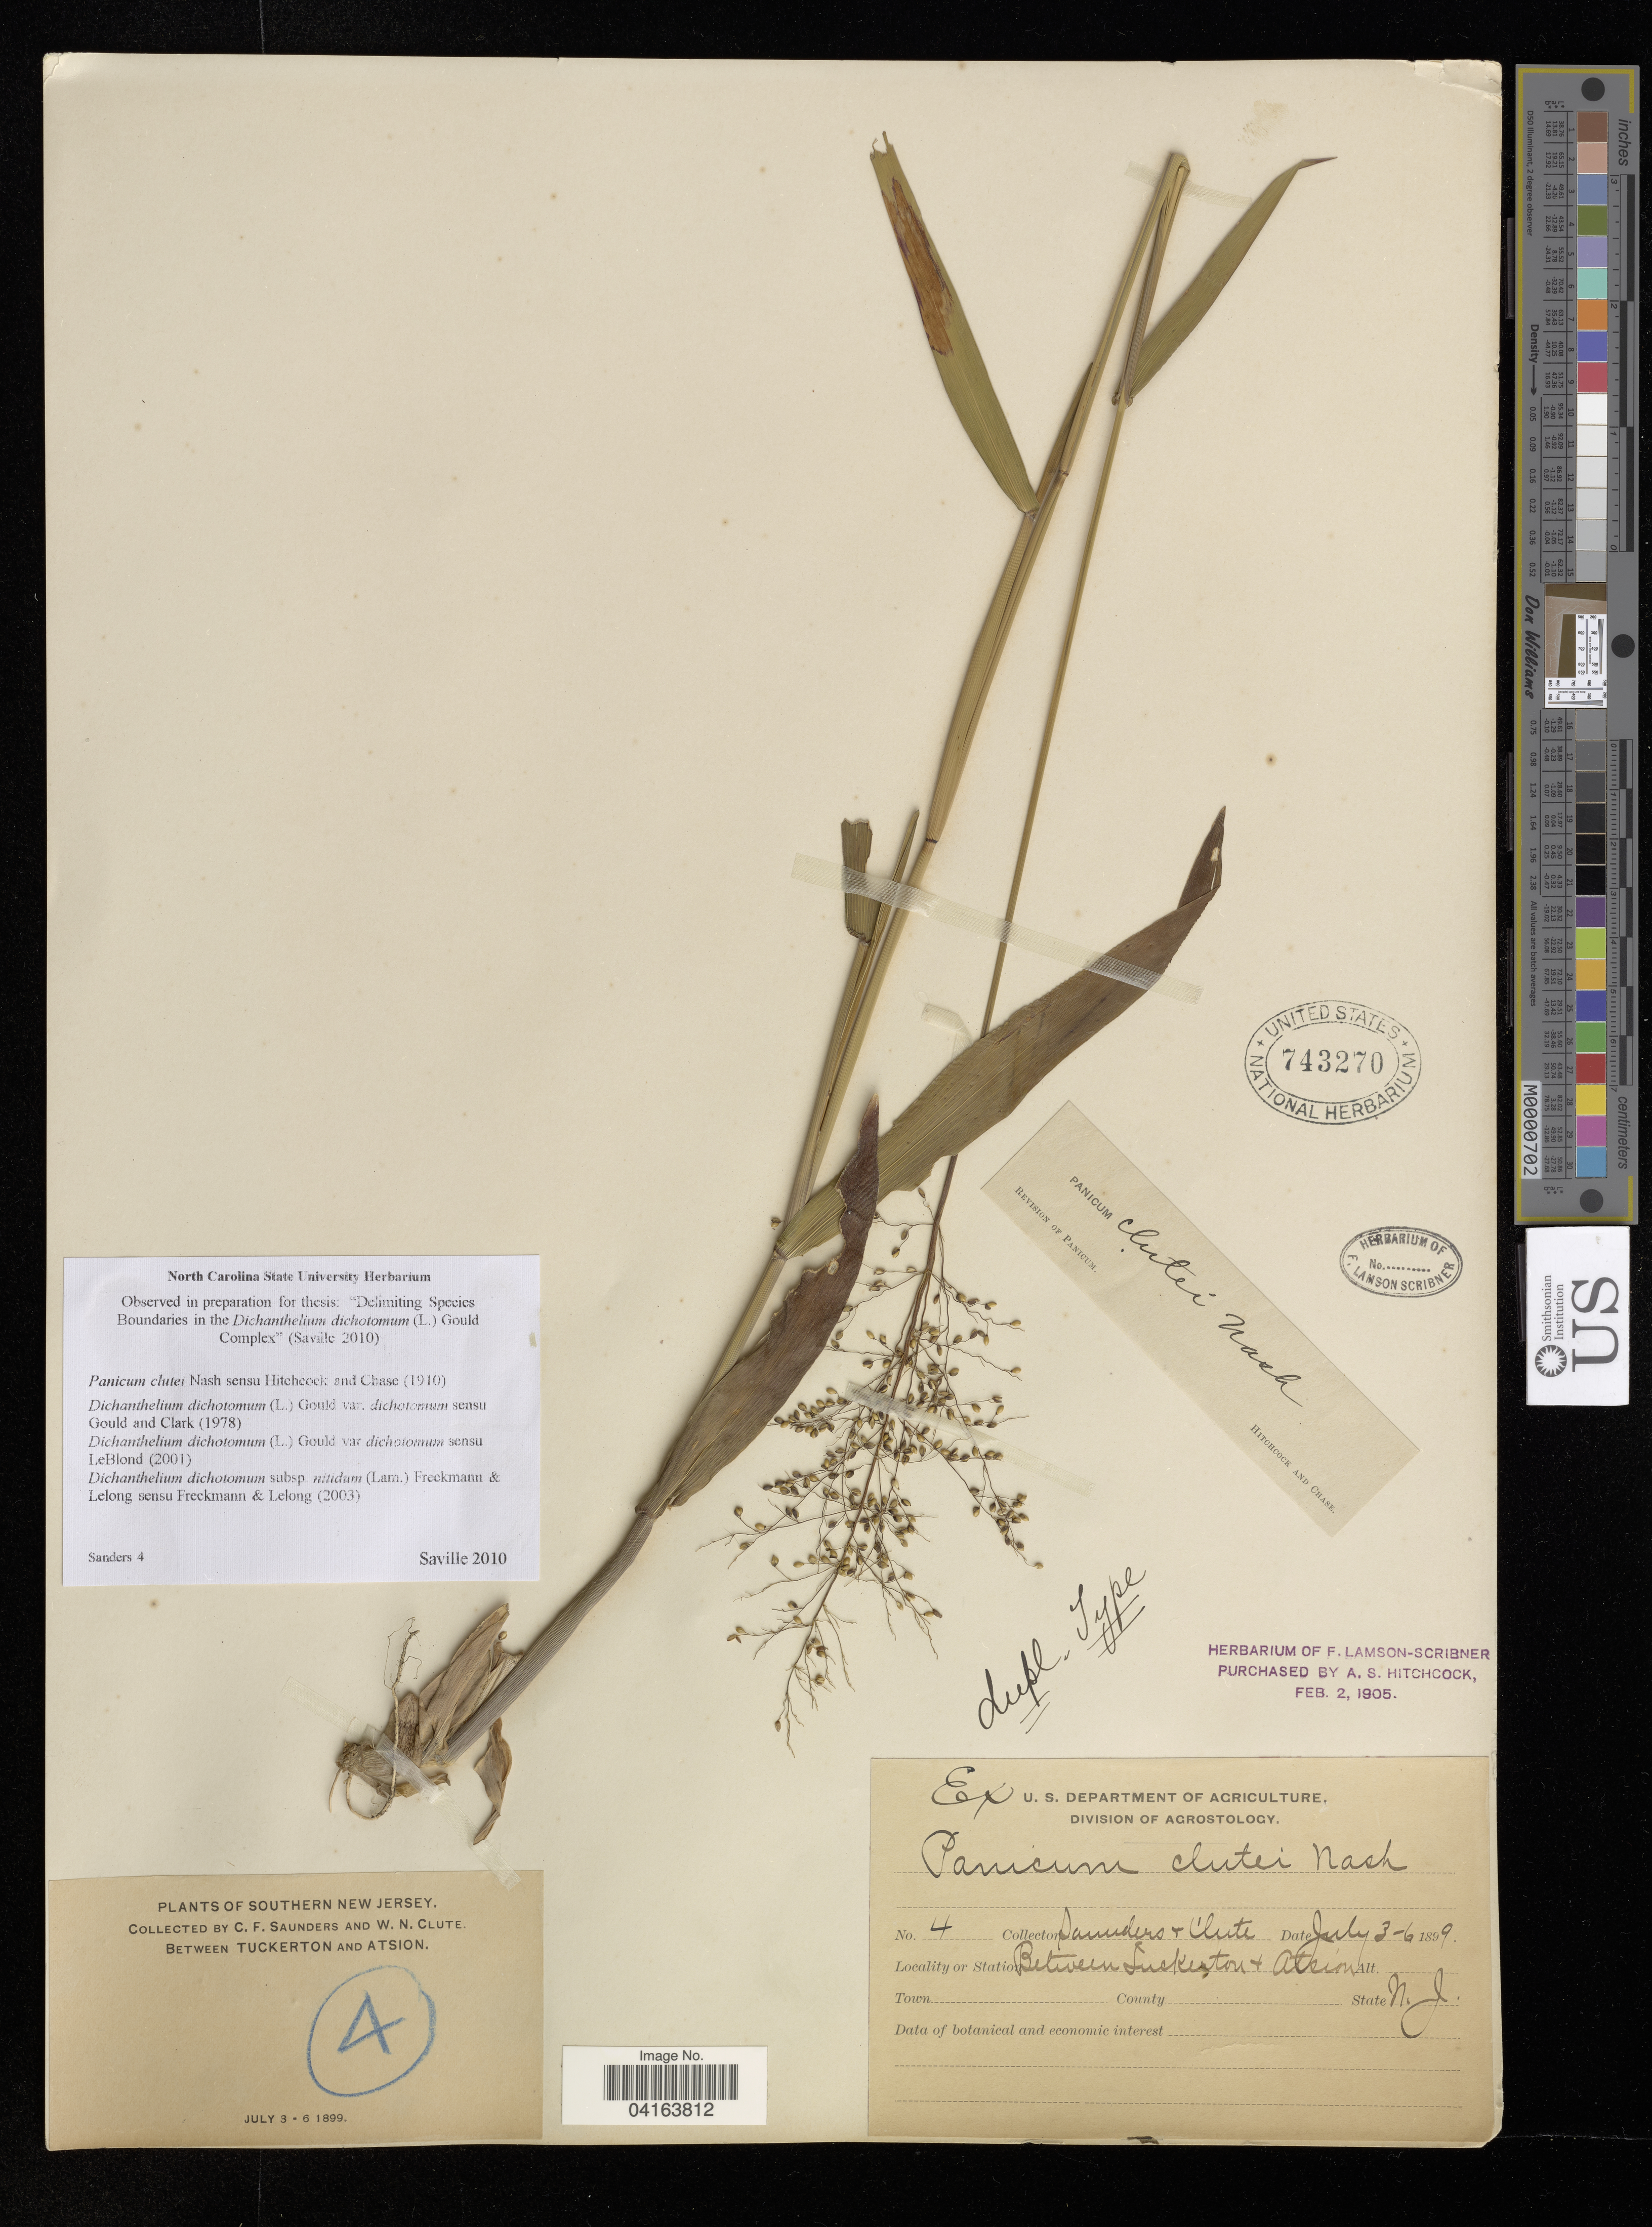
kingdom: Plantae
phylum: Tracheophyta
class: Liliopsida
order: Poales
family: Poaceae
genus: Dichanthelium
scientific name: Dichanthelium dichotomum subsp. nitidum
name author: (Lam.) Freckmann & Lelong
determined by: Saville, A. C., (NCSC), North Carolina State University (UNITED STATES)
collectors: C.F. Saunders & W. N. Clute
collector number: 4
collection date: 1899-07-03/1899-07-06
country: United States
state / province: New Jersey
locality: Between Tuckerton and Atsion.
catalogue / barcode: US 743270